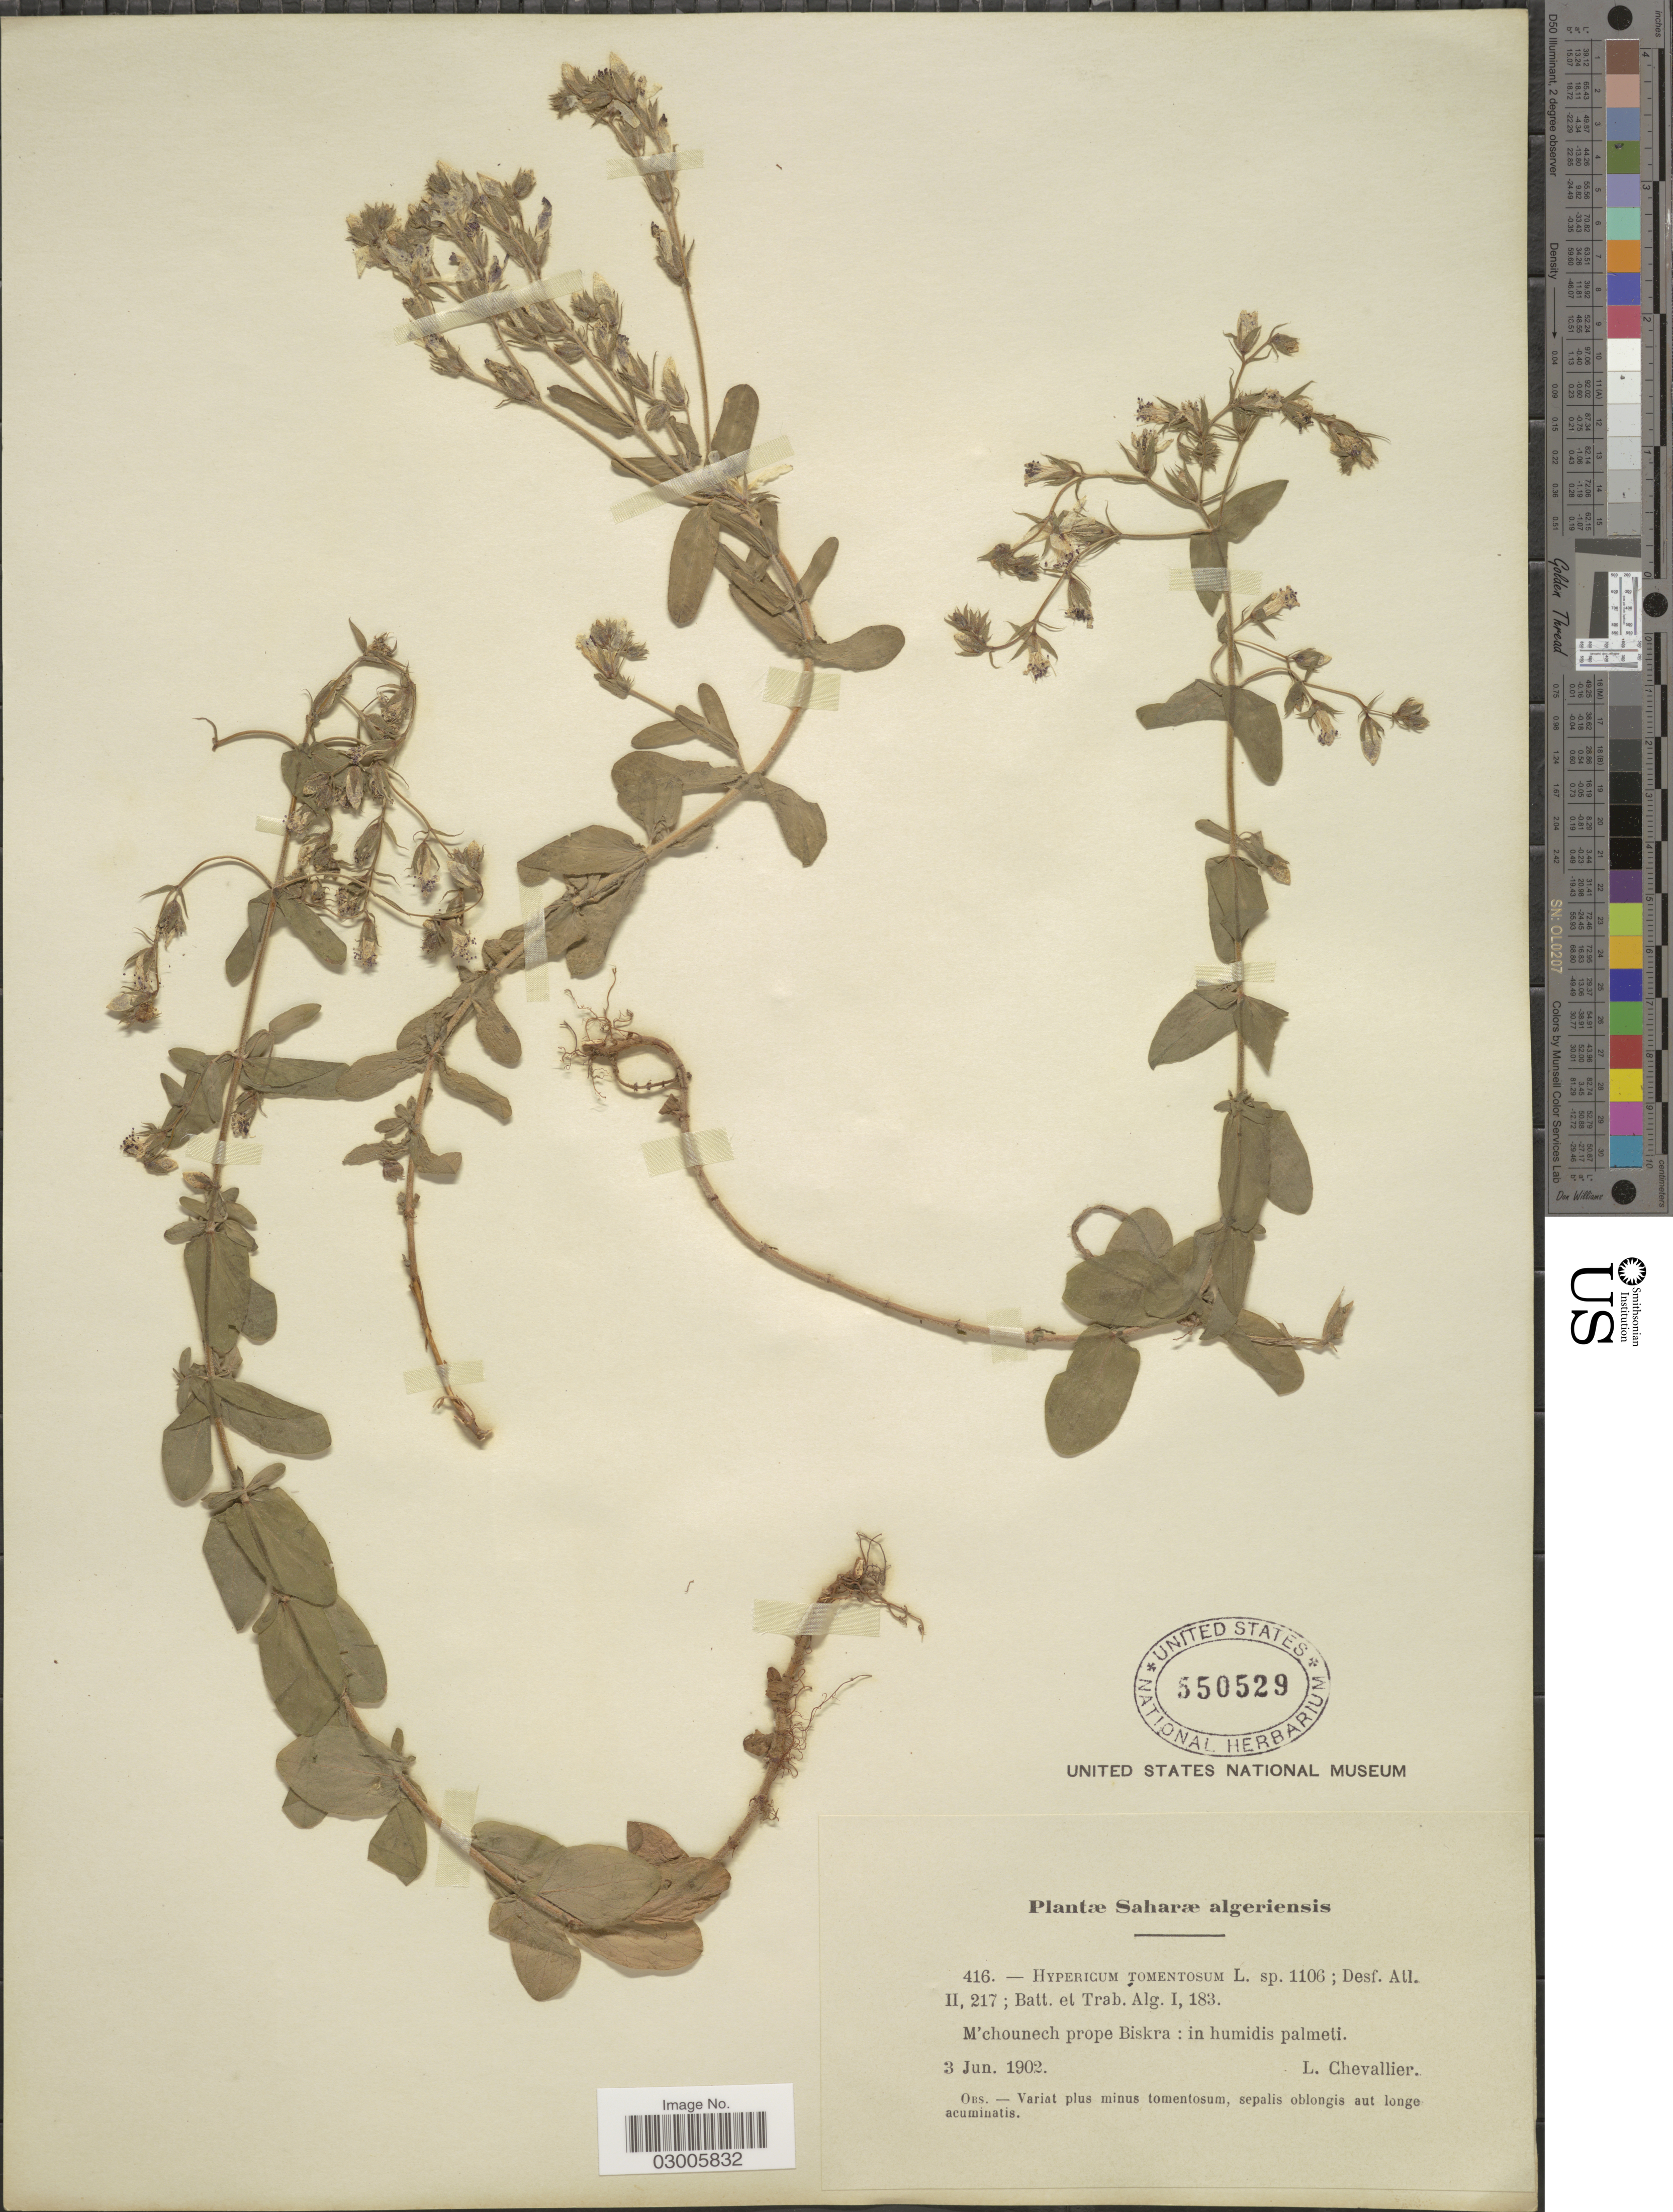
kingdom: Plantae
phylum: Tracheophyta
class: Magnoliopsida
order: Malpighiales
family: Hypericaceae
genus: Hypericum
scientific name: Hypericum tomentosum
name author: L.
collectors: L. Chevallier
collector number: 416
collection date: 1902-06-03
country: Algeria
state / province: Biskra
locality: Saharæ algeriensis. M'chounech prope Biskra: in humidis palmeti.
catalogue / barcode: US 550529